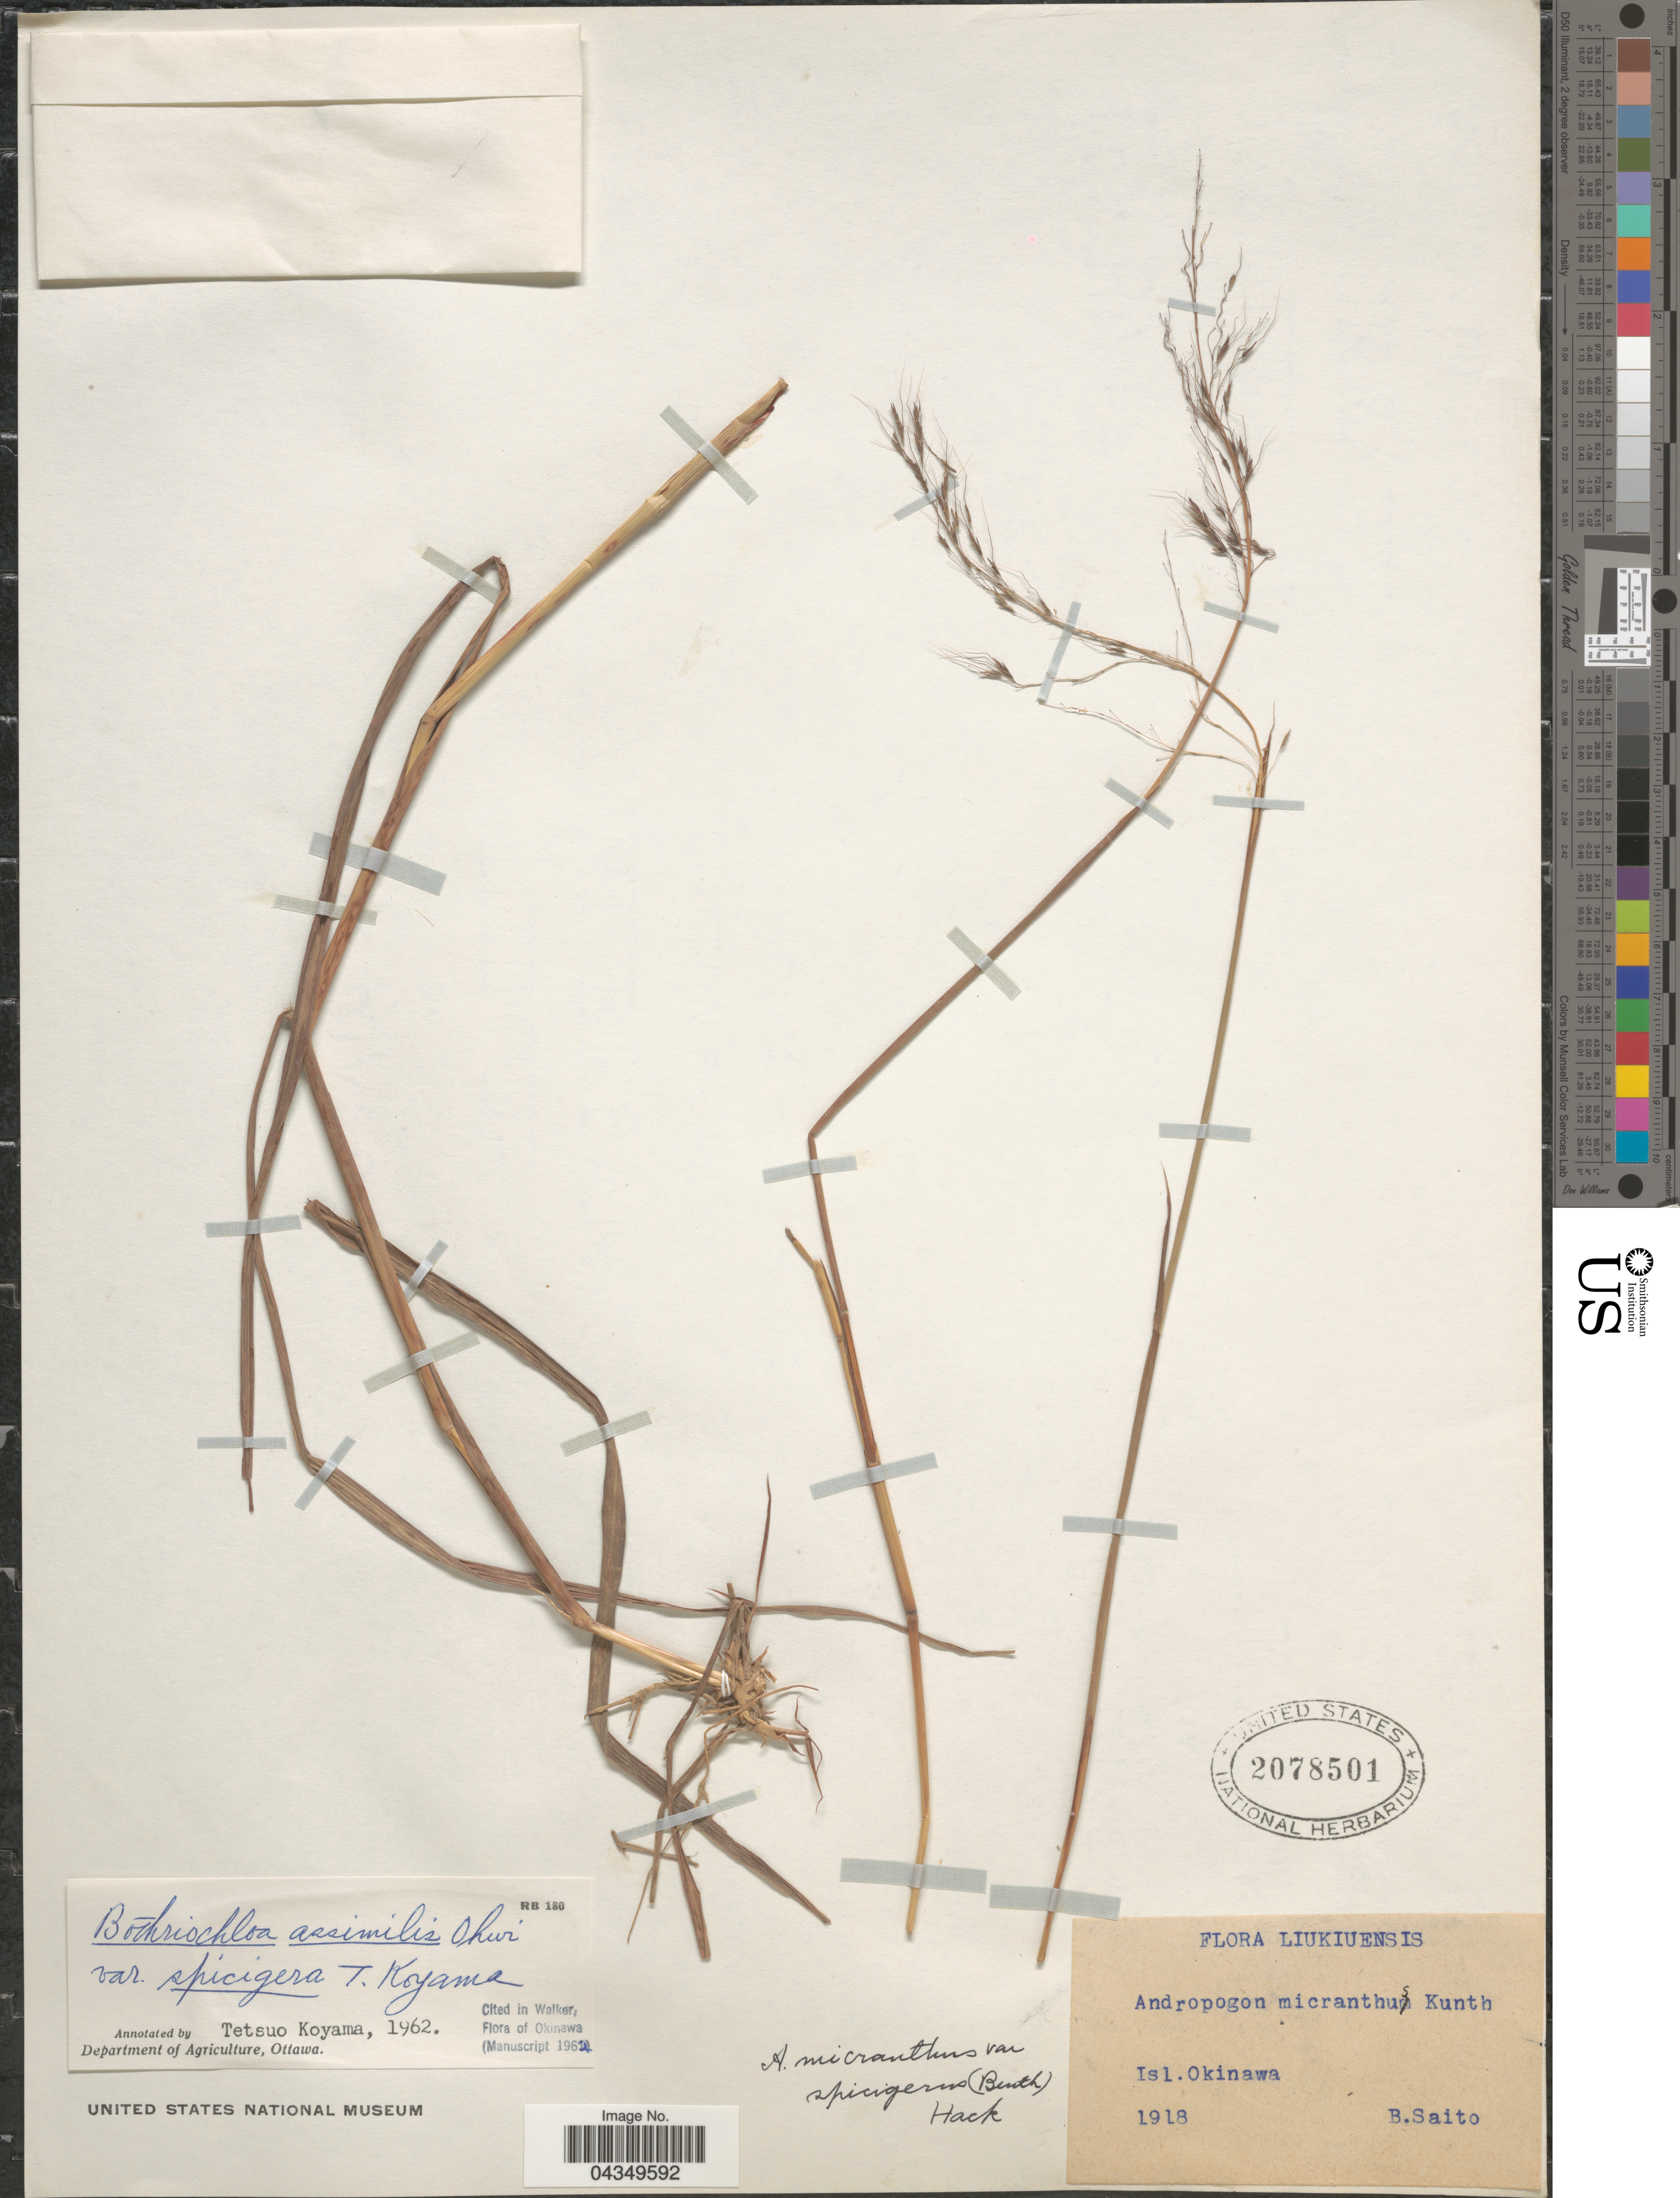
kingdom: Plantae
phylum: Tracheophyta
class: Liliopsida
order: Poales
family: Poaceae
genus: Capillipedium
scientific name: Capillipedium parviflorum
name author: (R. Br.) Stapf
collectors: B. Saito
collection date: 1918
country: Japan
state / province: Okinawa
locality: Liukiuensis. Isl.Okinawa.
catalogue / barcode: US 20178501